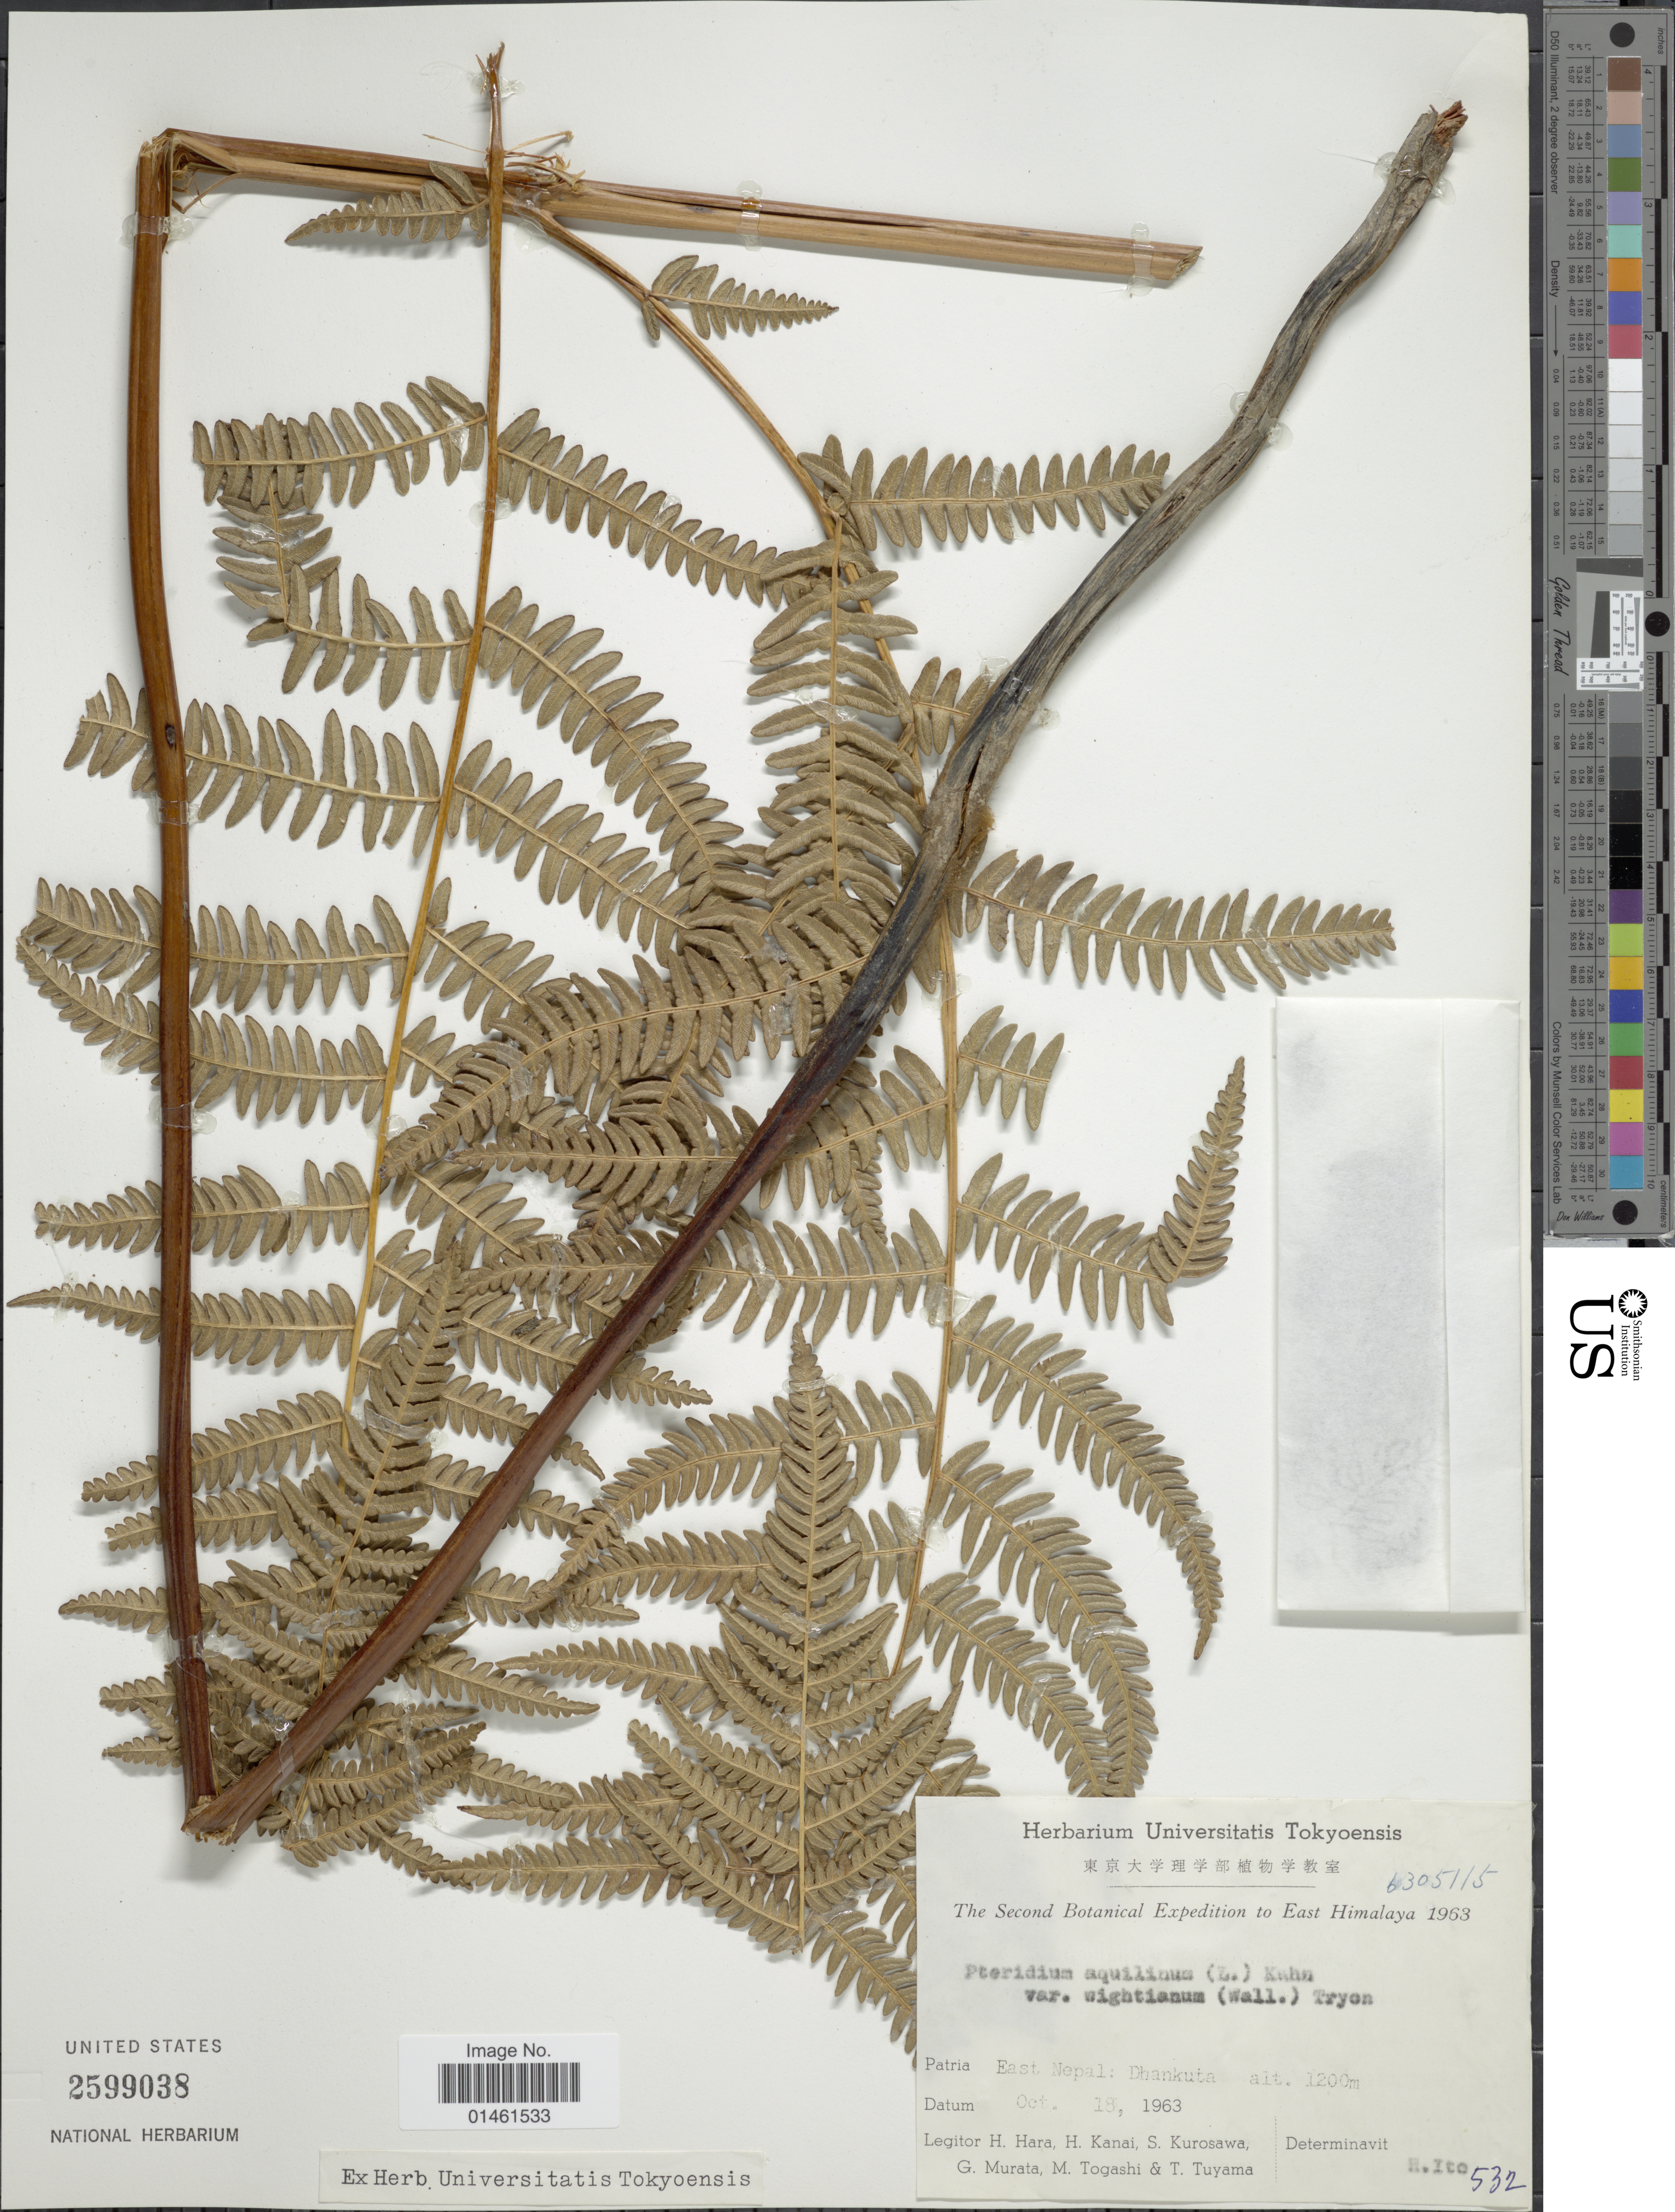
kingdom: Plantae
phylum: Tracheophyta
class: Polypodiopsida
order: Polypodiales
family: Dennstaedtiaceae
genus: Pteridium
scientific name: Pteridium aquilinum var. wightianum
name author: (J. Agardh) R.M. Tryon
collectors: H. Hara, H. Kanai, S. Kurosawa, G. Murata & et al.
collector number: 6305115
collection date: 1963-10-18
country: Nepal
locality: East nepal: Dhankuta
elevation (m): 1200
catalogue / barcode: US 2599038